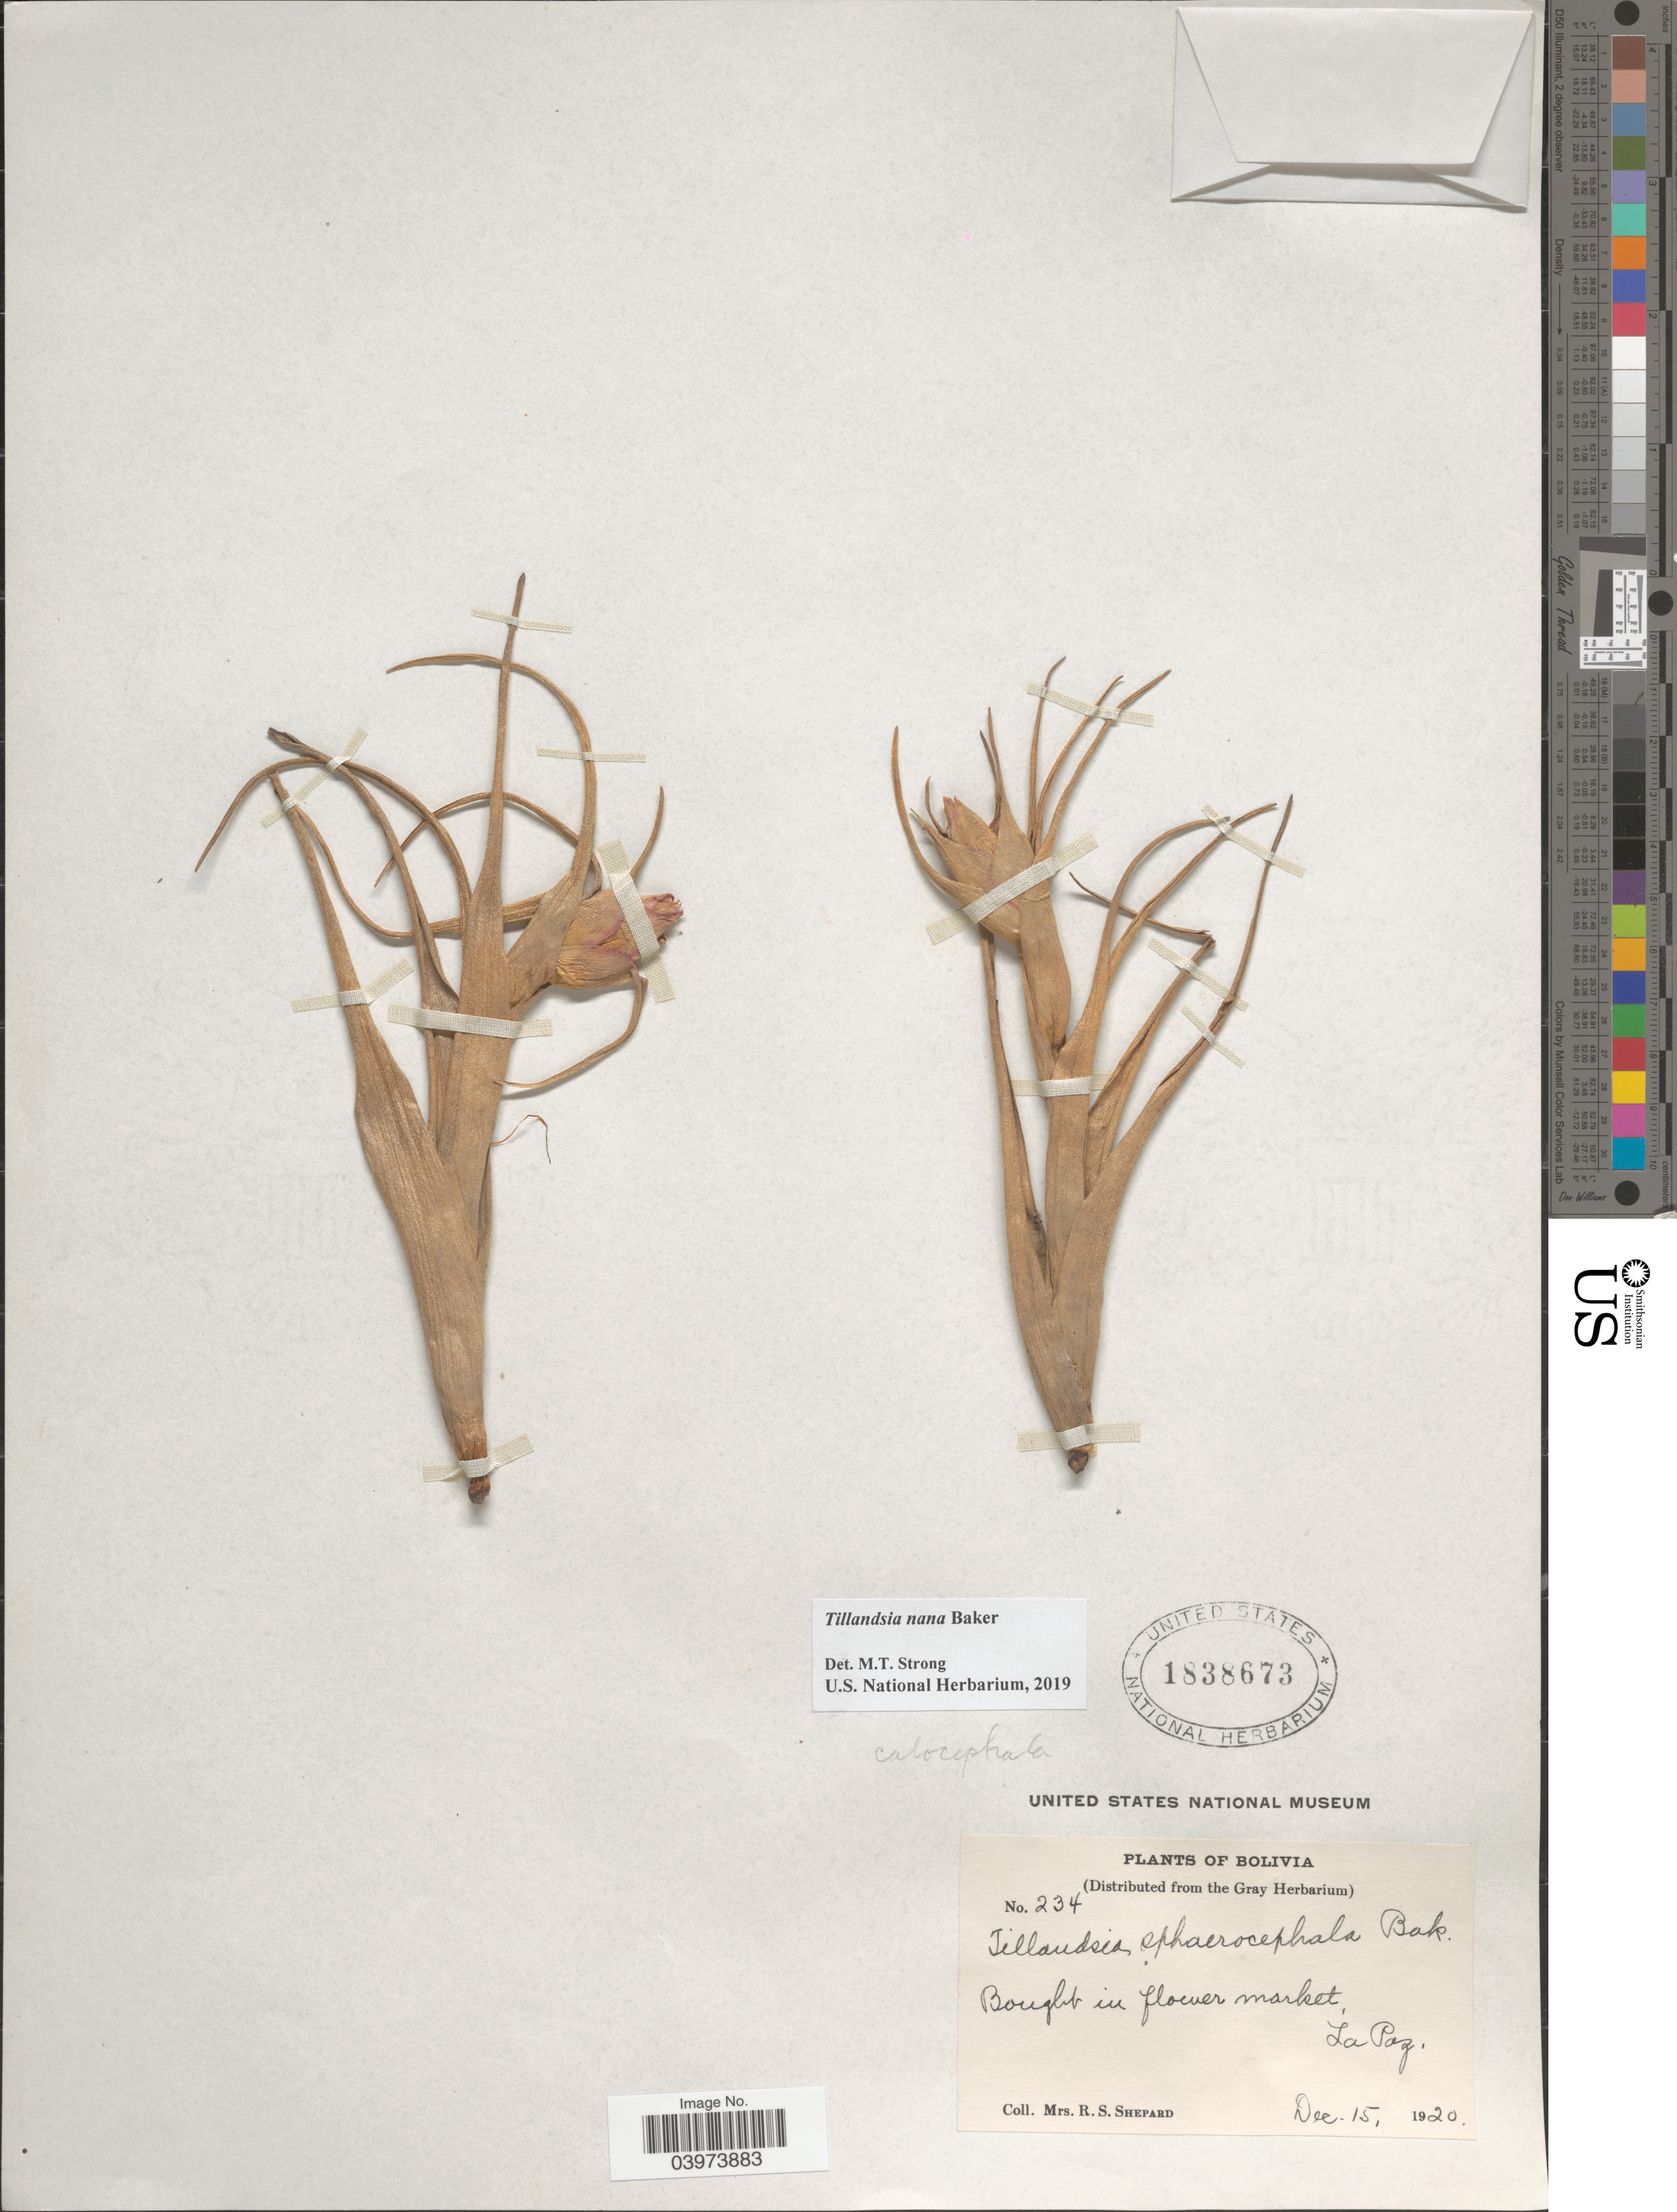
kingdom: Plantae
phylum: Tracheophyta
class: Liliopsida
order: Poales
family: Bromeliaceae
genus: Tillandsia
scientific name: Tillandsia nana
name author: Baker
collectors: R. Shepard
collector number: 234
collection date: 1920-12-15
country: Bolivia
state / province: La Paz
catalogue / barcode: US 1838673